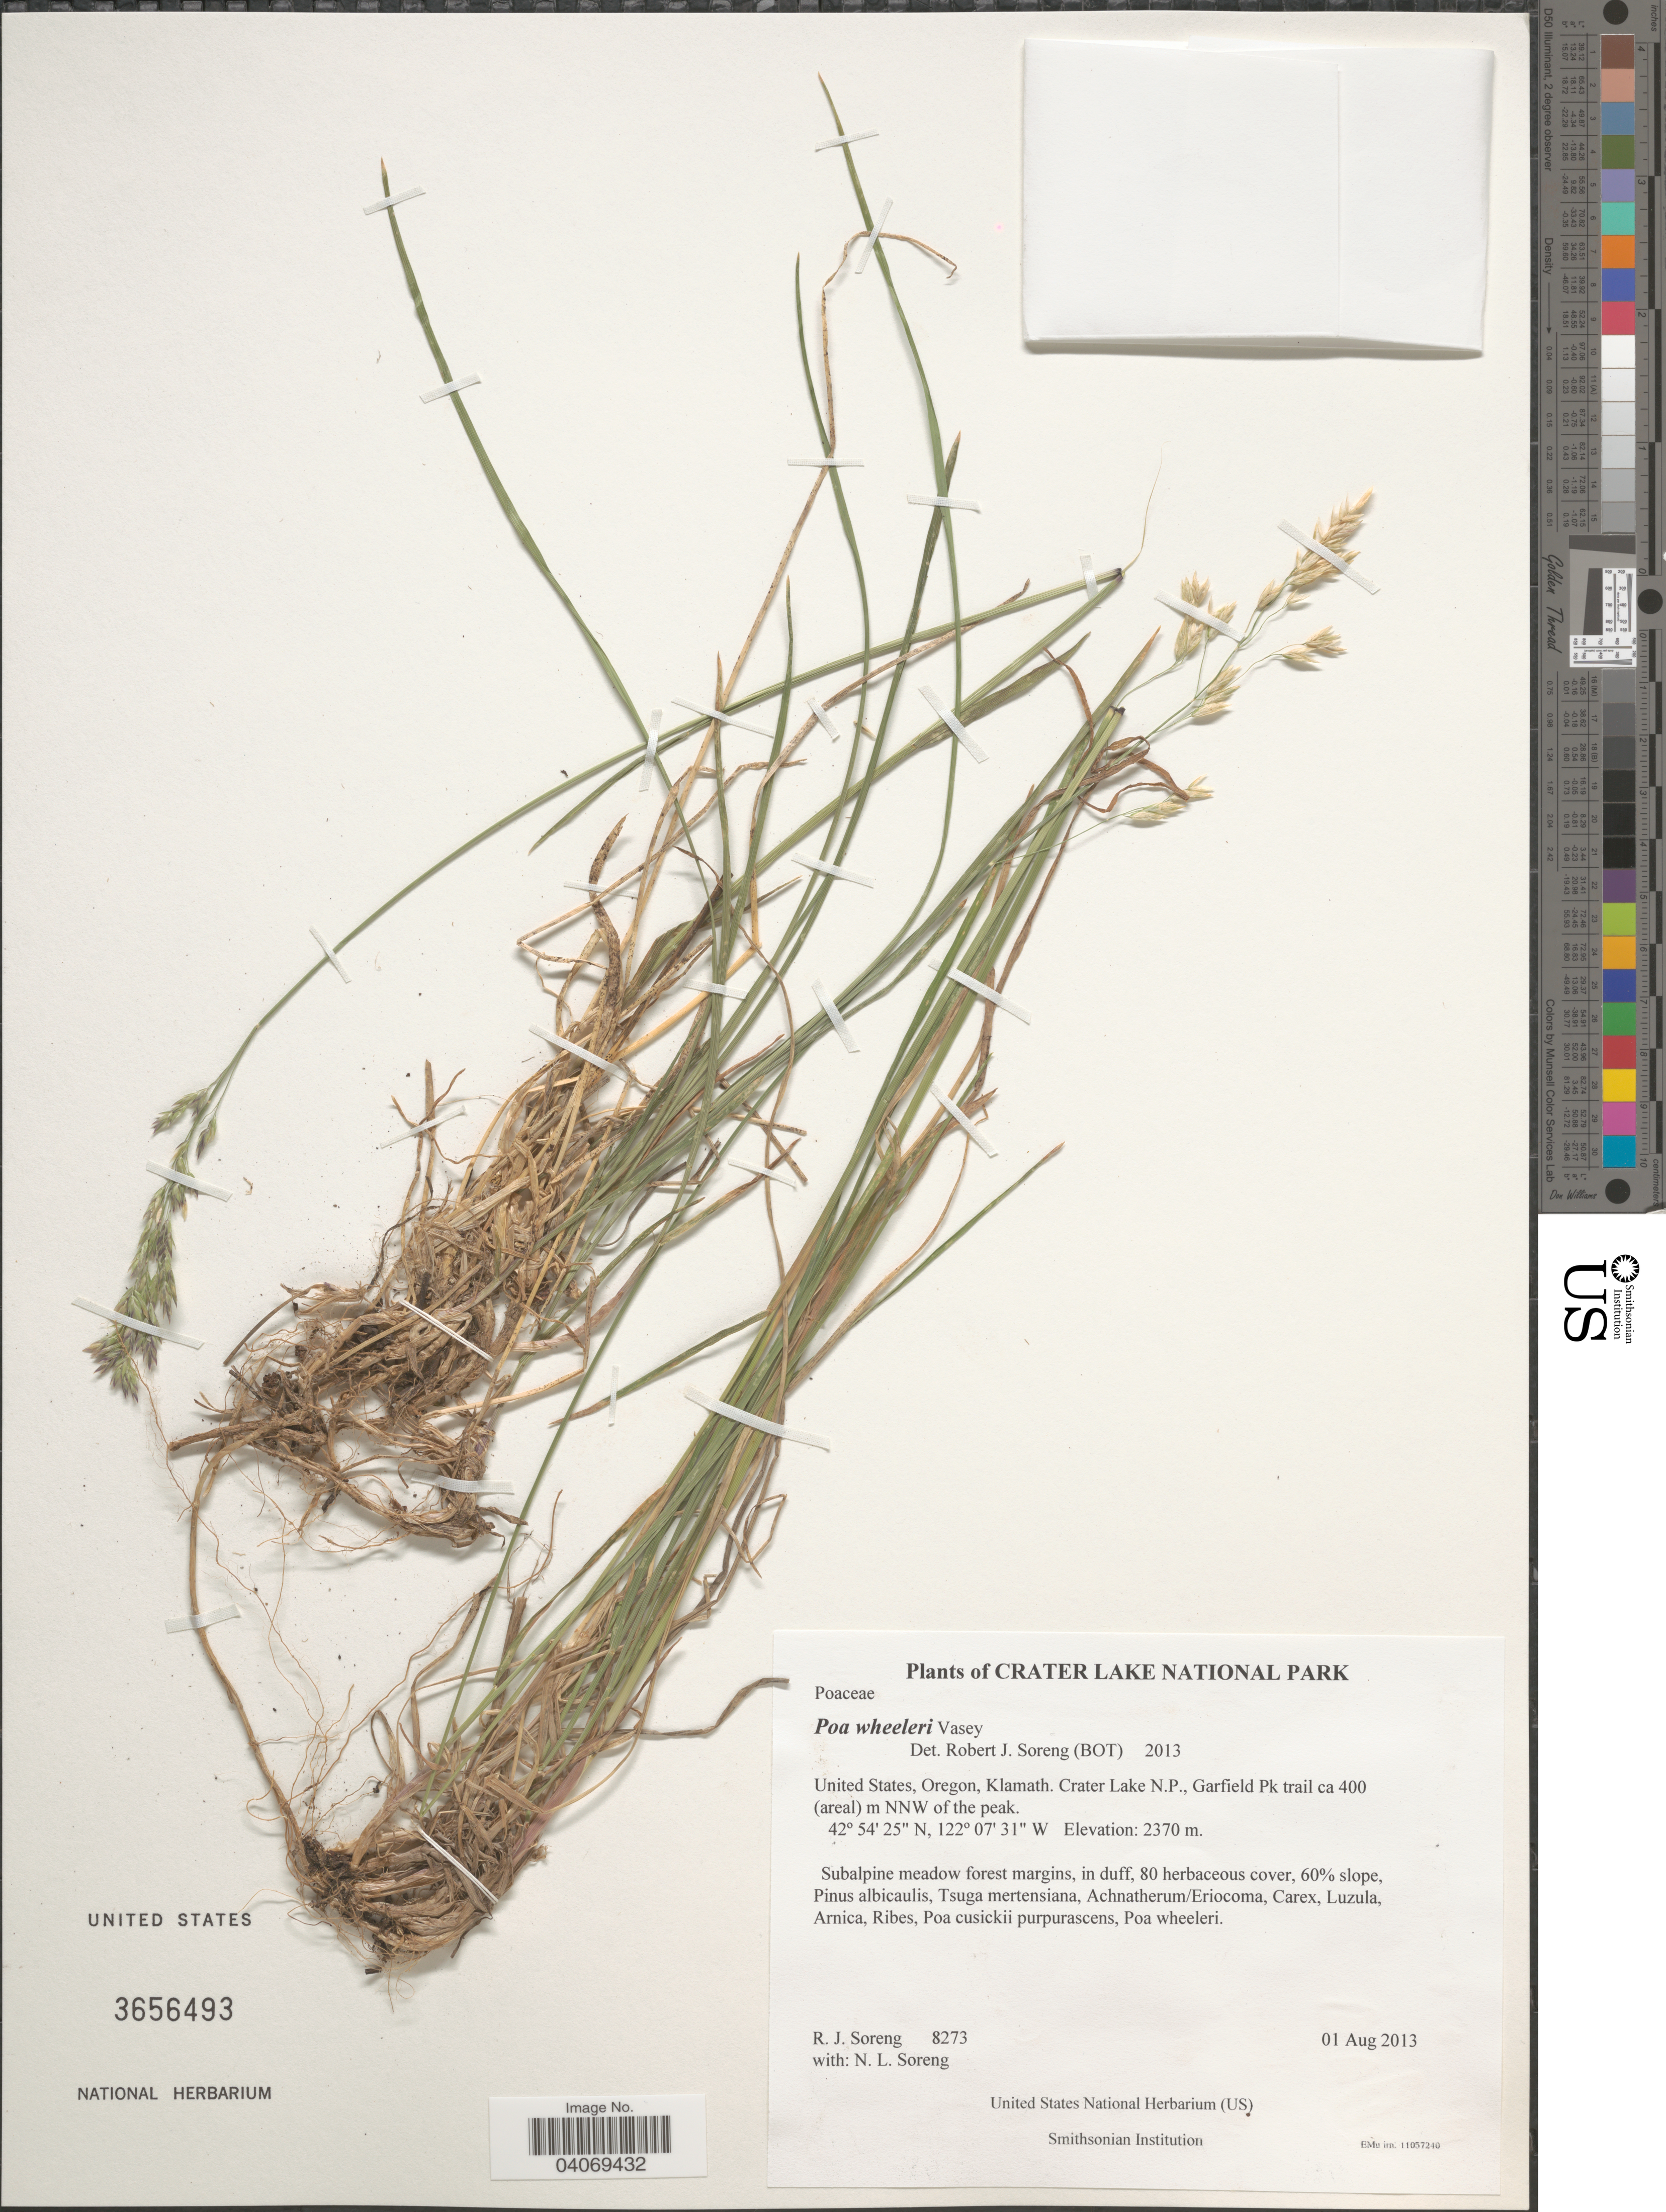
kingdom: Plantae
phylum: Tracheophyta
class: Liliopsida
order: Poales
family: Poaceae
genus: Poa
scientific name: Poa wheeleri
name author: Vasey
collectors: R. J. Soreng & N. L. Soreng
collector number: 8273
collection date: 2013-08-01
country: United States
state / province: Oregon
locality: Crater Lake National Park. Klamath. Crater Lake N.P., Garfield Pk trail ca 400 (areal)m NNW of the peak.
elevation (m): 2370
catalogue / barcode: US 3656493